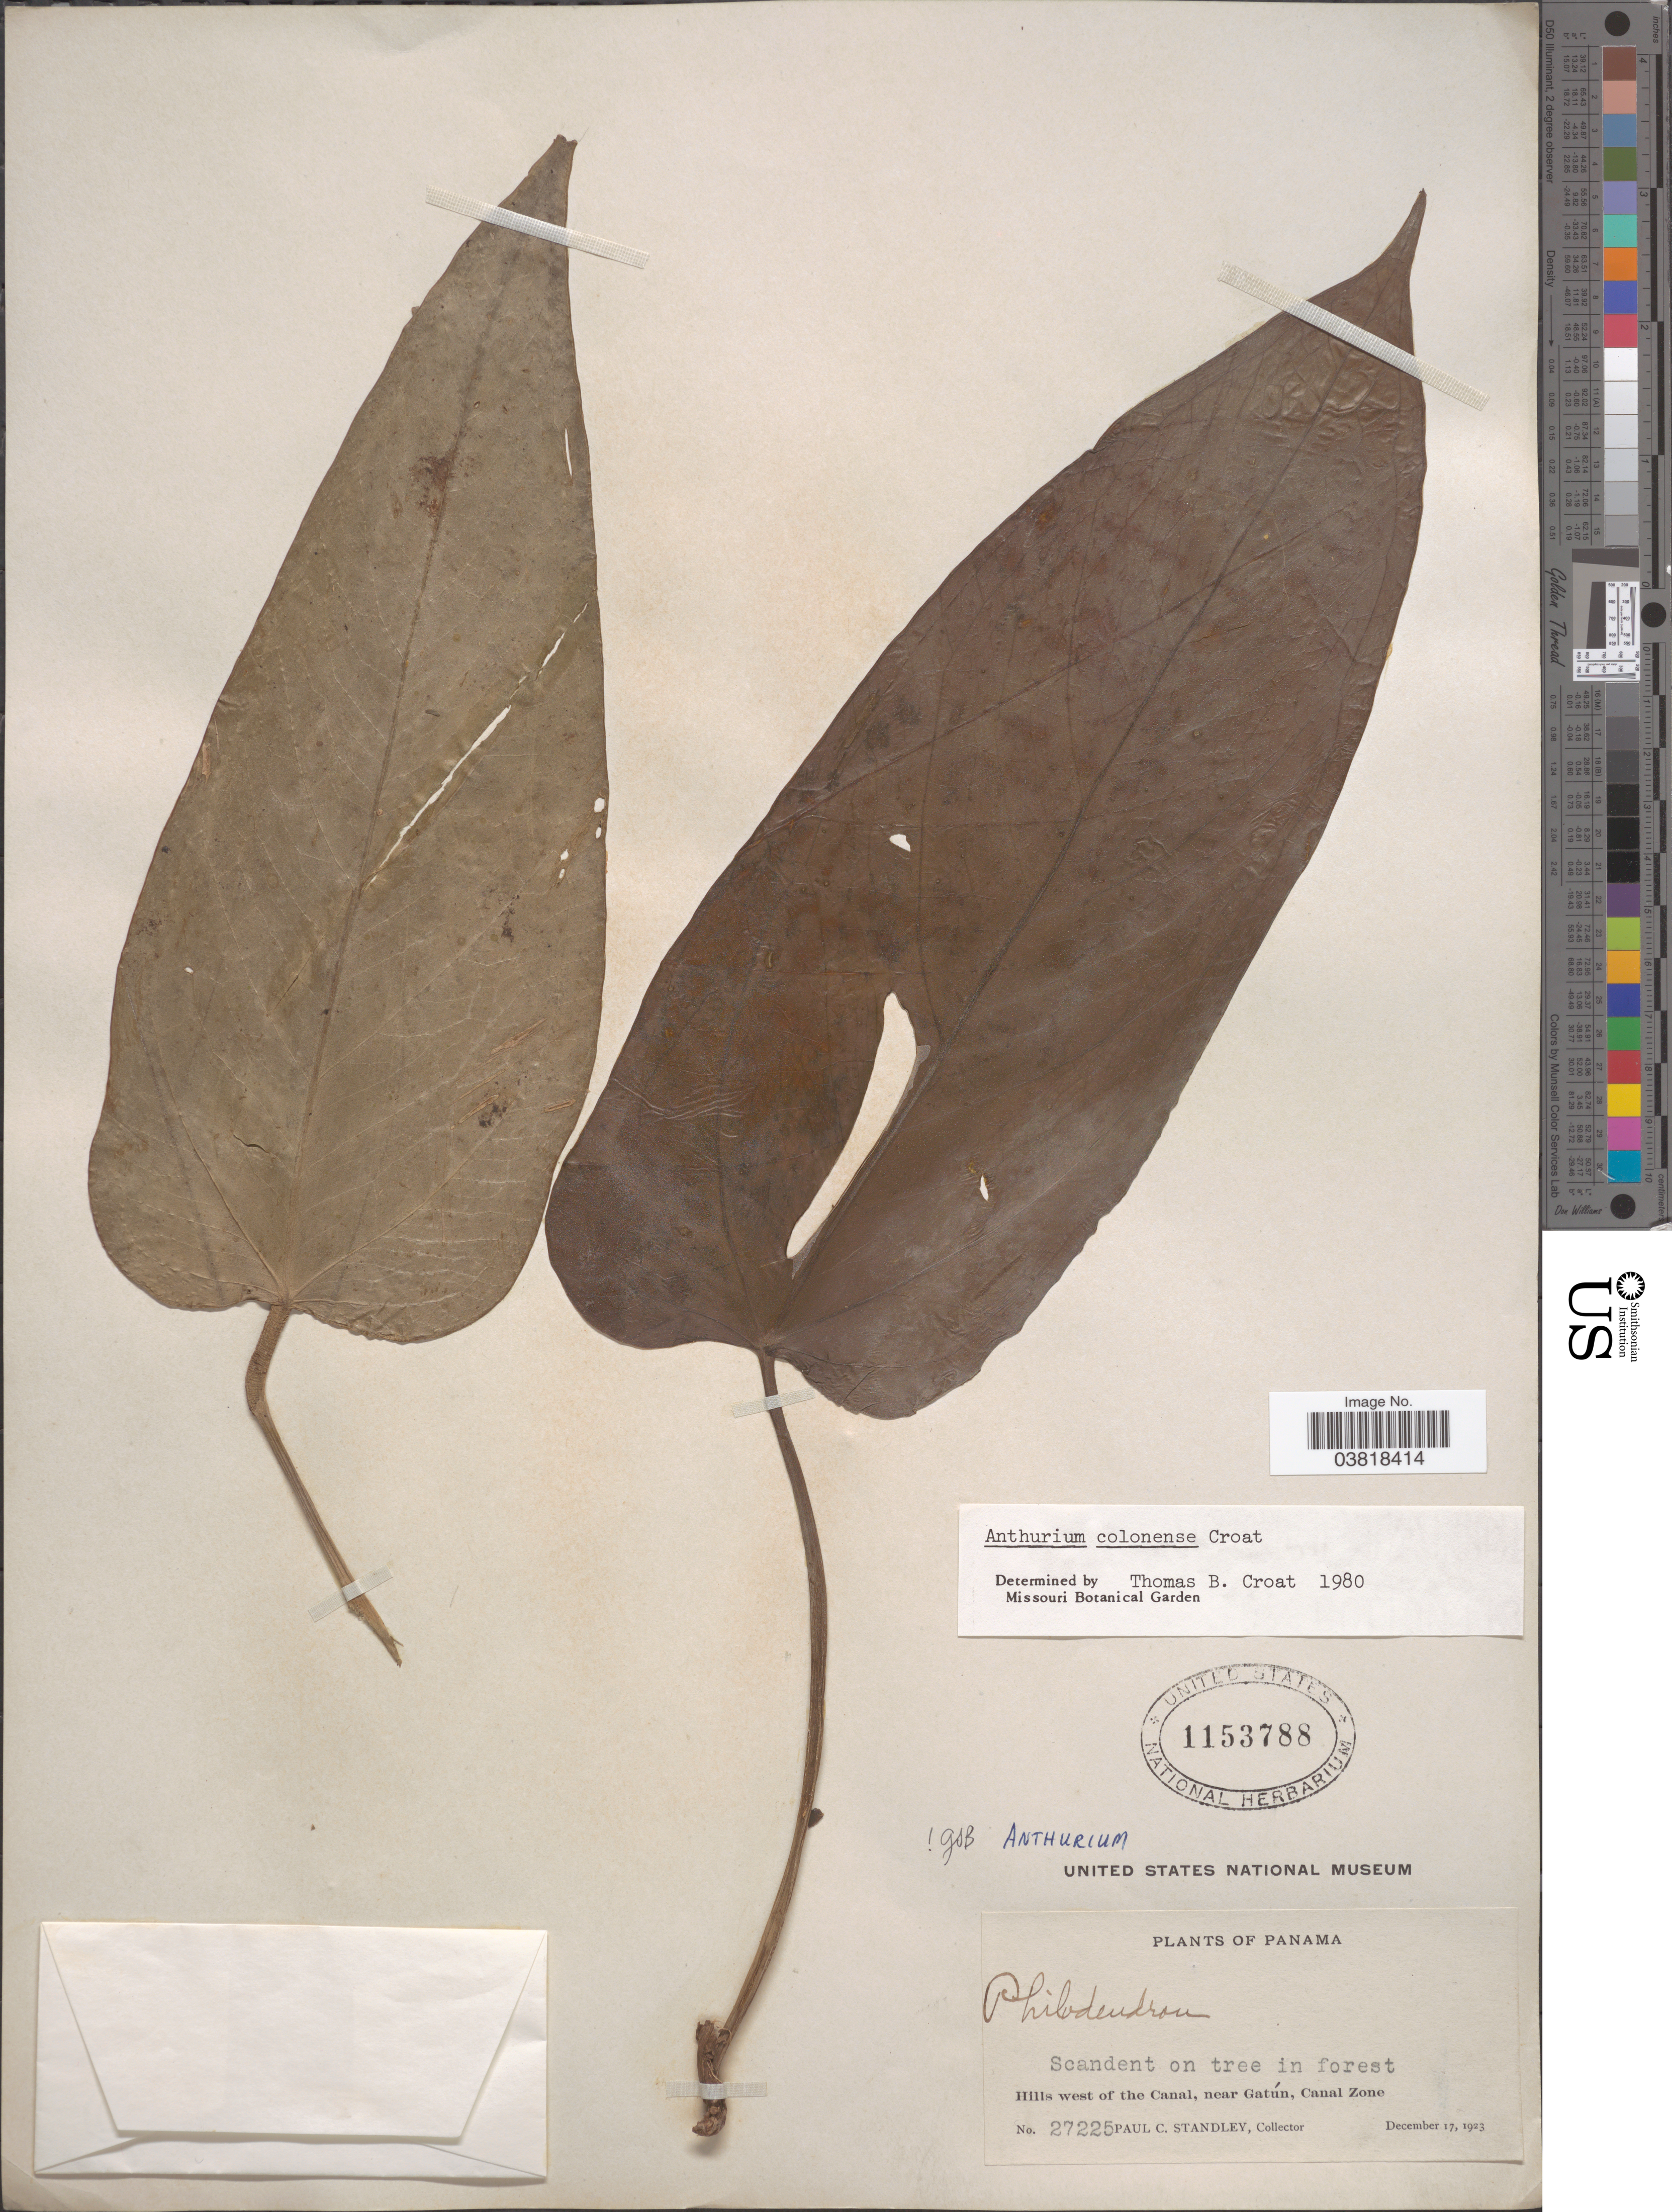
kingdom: Plantae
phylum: Tracheophyta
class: Liliopsida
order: Alismatales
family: Araceae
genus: Anthurium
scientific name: Anthurium colonense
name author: Croat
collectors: P. C. Standley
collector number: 27225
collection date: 1923-12-17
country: Panama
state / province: Colón / Panamá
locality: Hills west of the Canal, near Gatún, Canal Zone.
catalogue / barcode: US 1153788